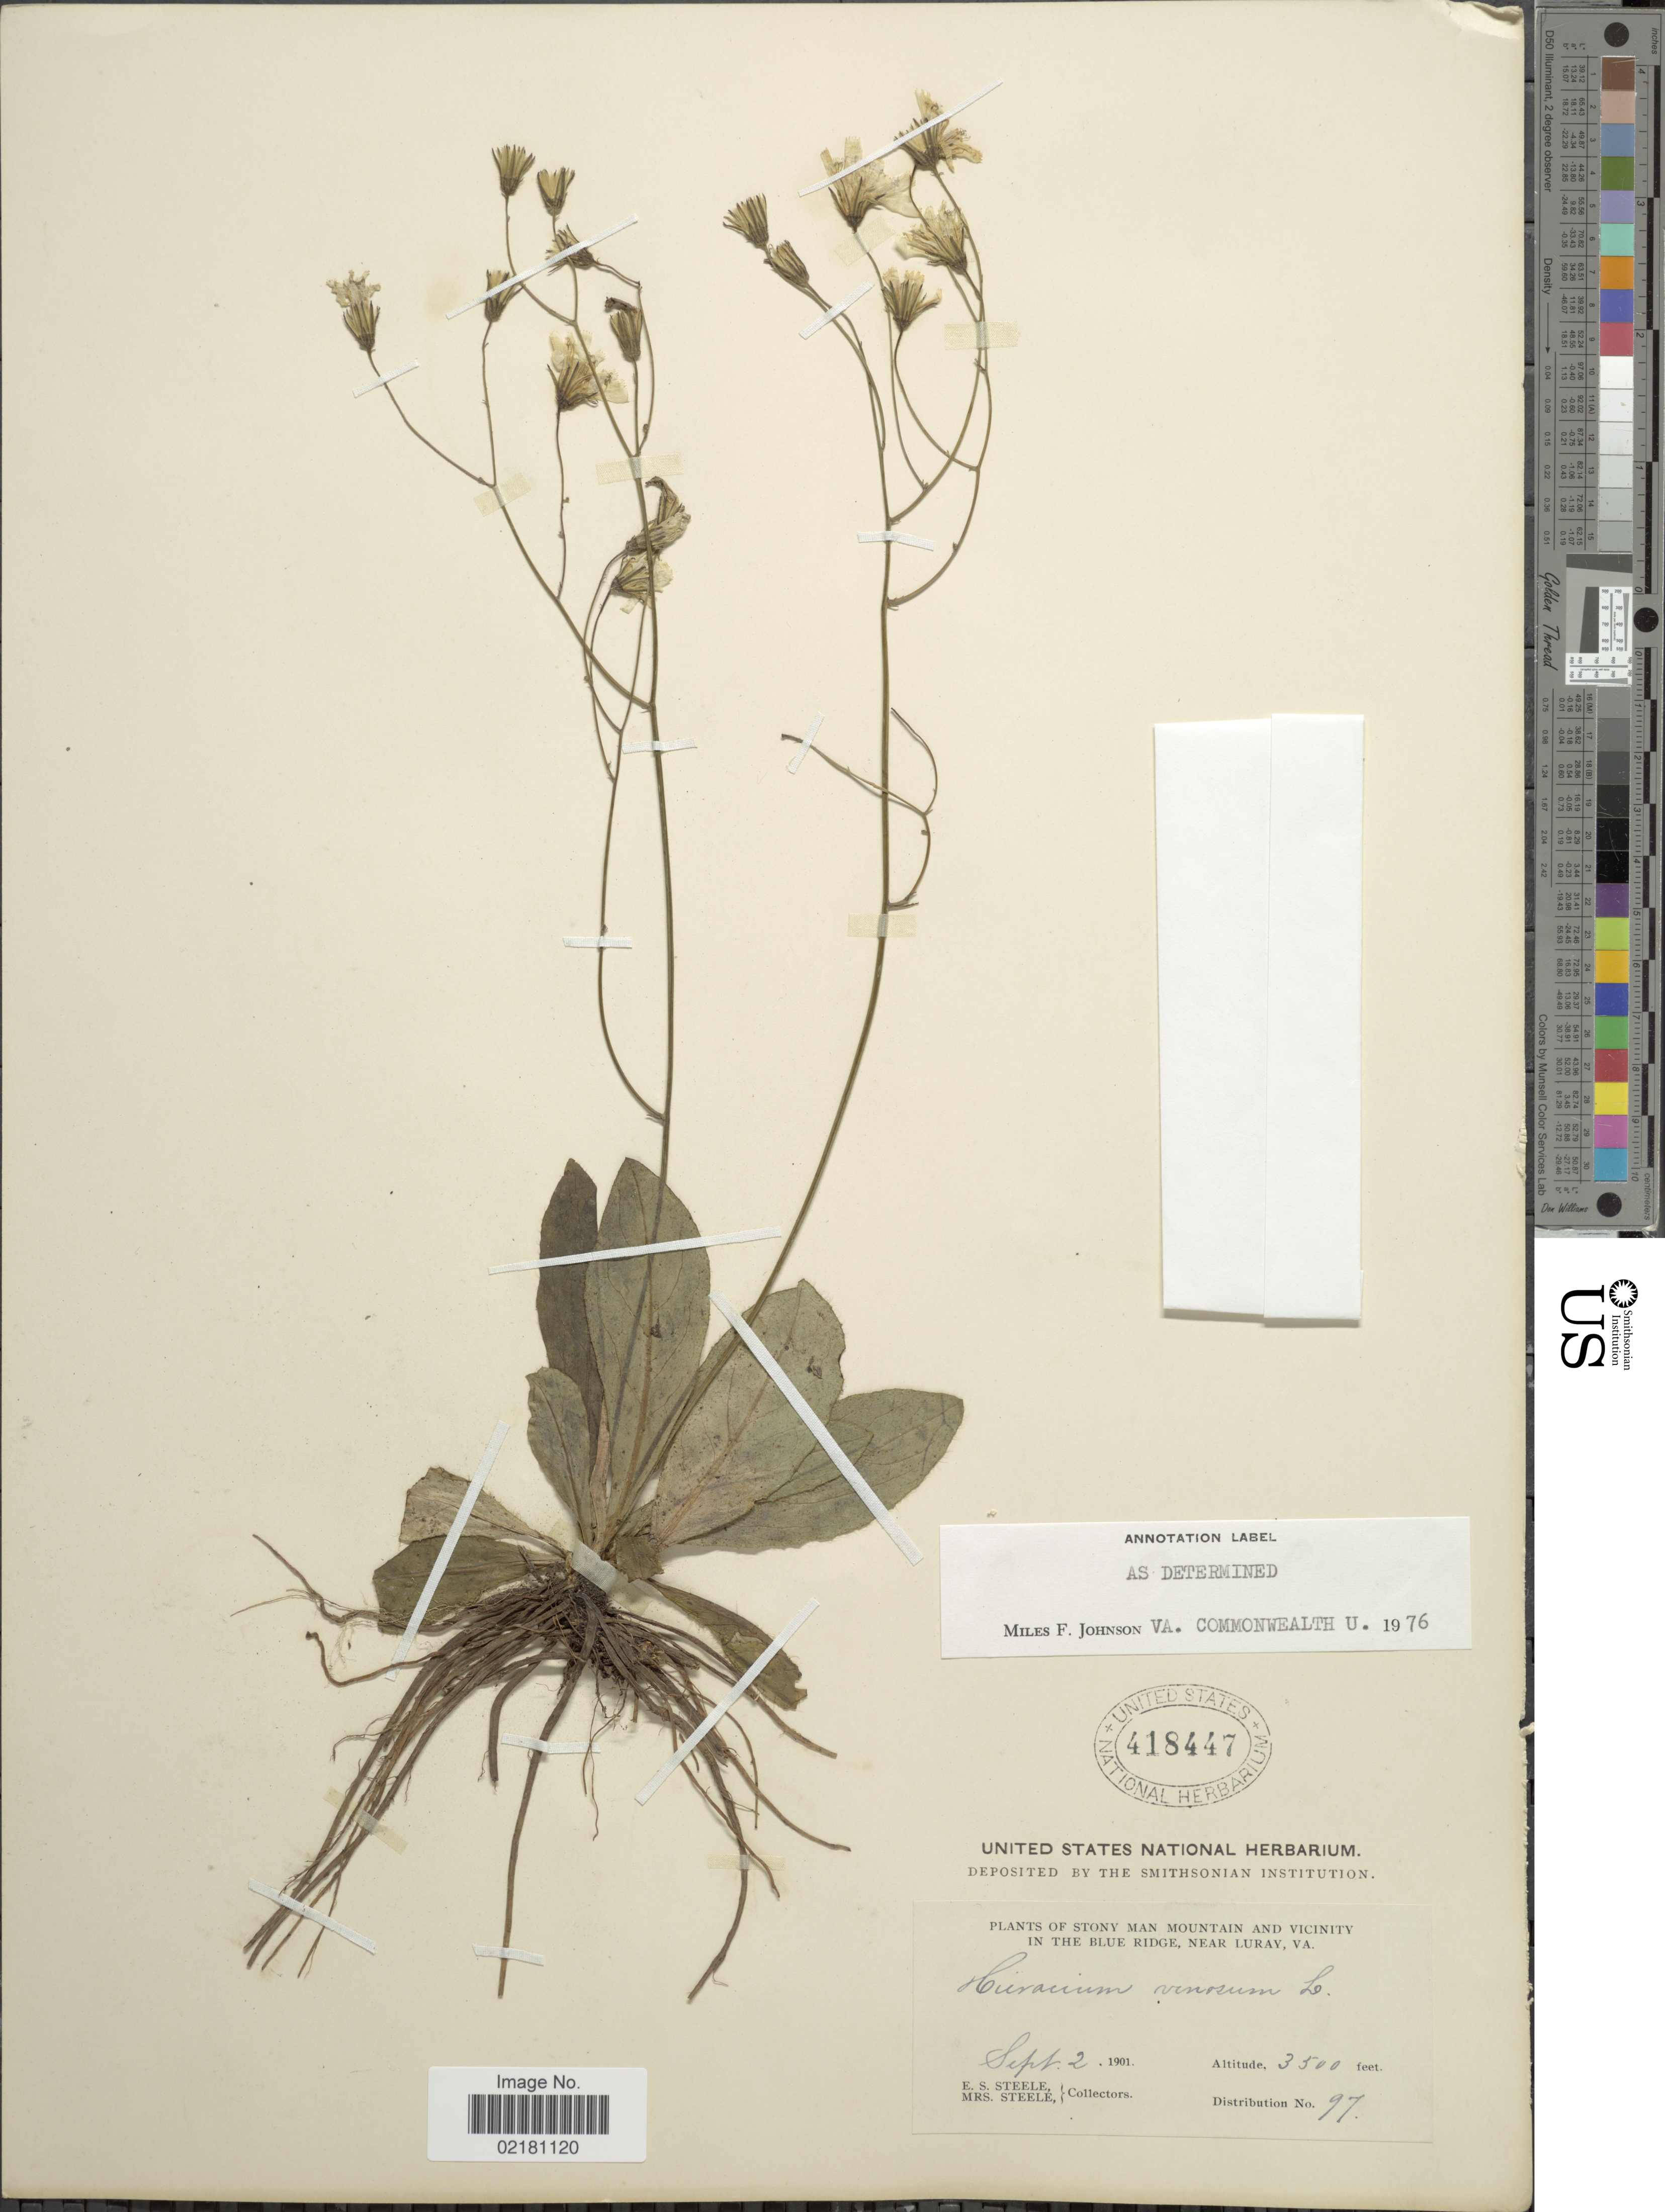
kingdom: Plantae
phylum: Tracheophyta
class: Magnoliopsida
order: Asterales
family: Asteraceae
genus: Hieracium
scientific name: Hieracium venosum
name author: L.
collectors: E. Steele & Mrs. E. S. Steele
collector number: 97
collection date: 1901-09-02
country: United States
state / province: Virginia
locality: Stony Man Mountain and vicinity. In the Blue Ridge, near Luray, Va.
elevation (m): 1067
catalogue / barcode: US 418447